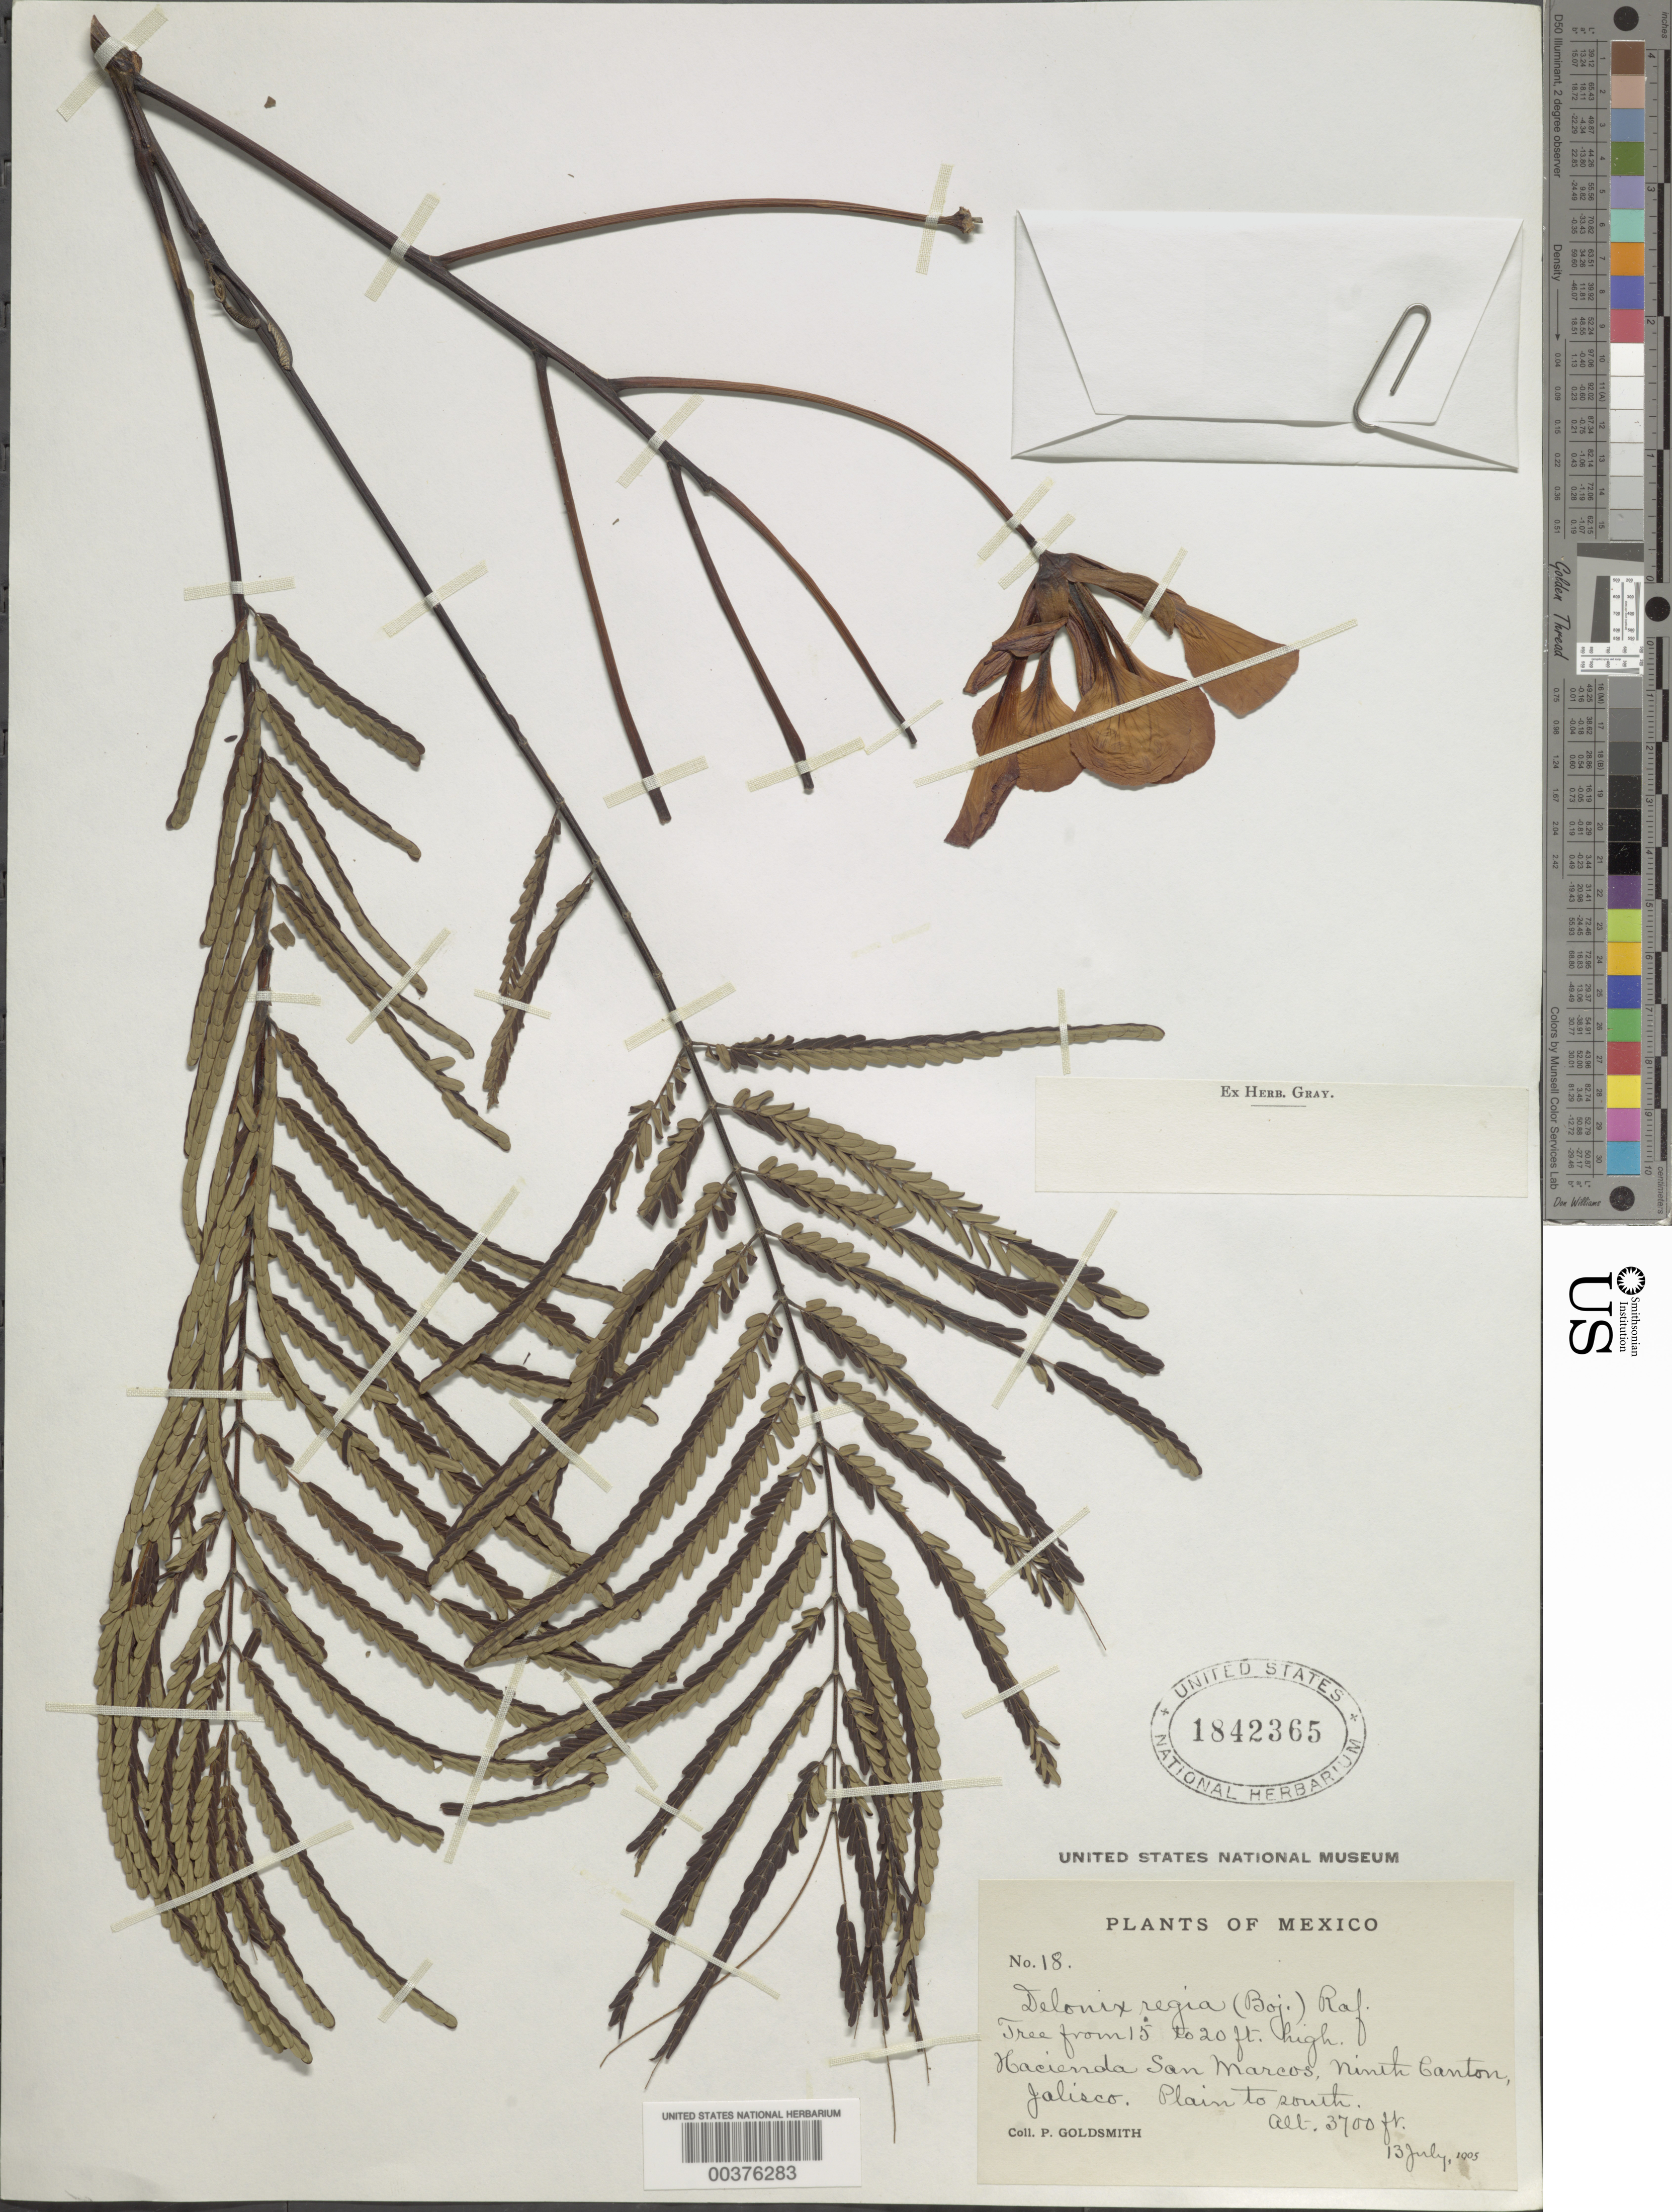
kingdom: Plantae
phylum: Tracheophyta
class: Magnoliopsida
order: Fabales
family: Fabaceae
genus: Delonix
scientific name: Delonix regia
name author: (Bojer ex Hook.) Raf.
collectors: P. Goldsmith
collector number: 18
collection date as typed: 13 Jul 1905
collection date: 1905-07-13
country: Mexico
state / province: Jalisco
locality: Hacienda San Marcos, Ninth Canton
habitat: Plain to south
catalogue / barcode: US 1842365